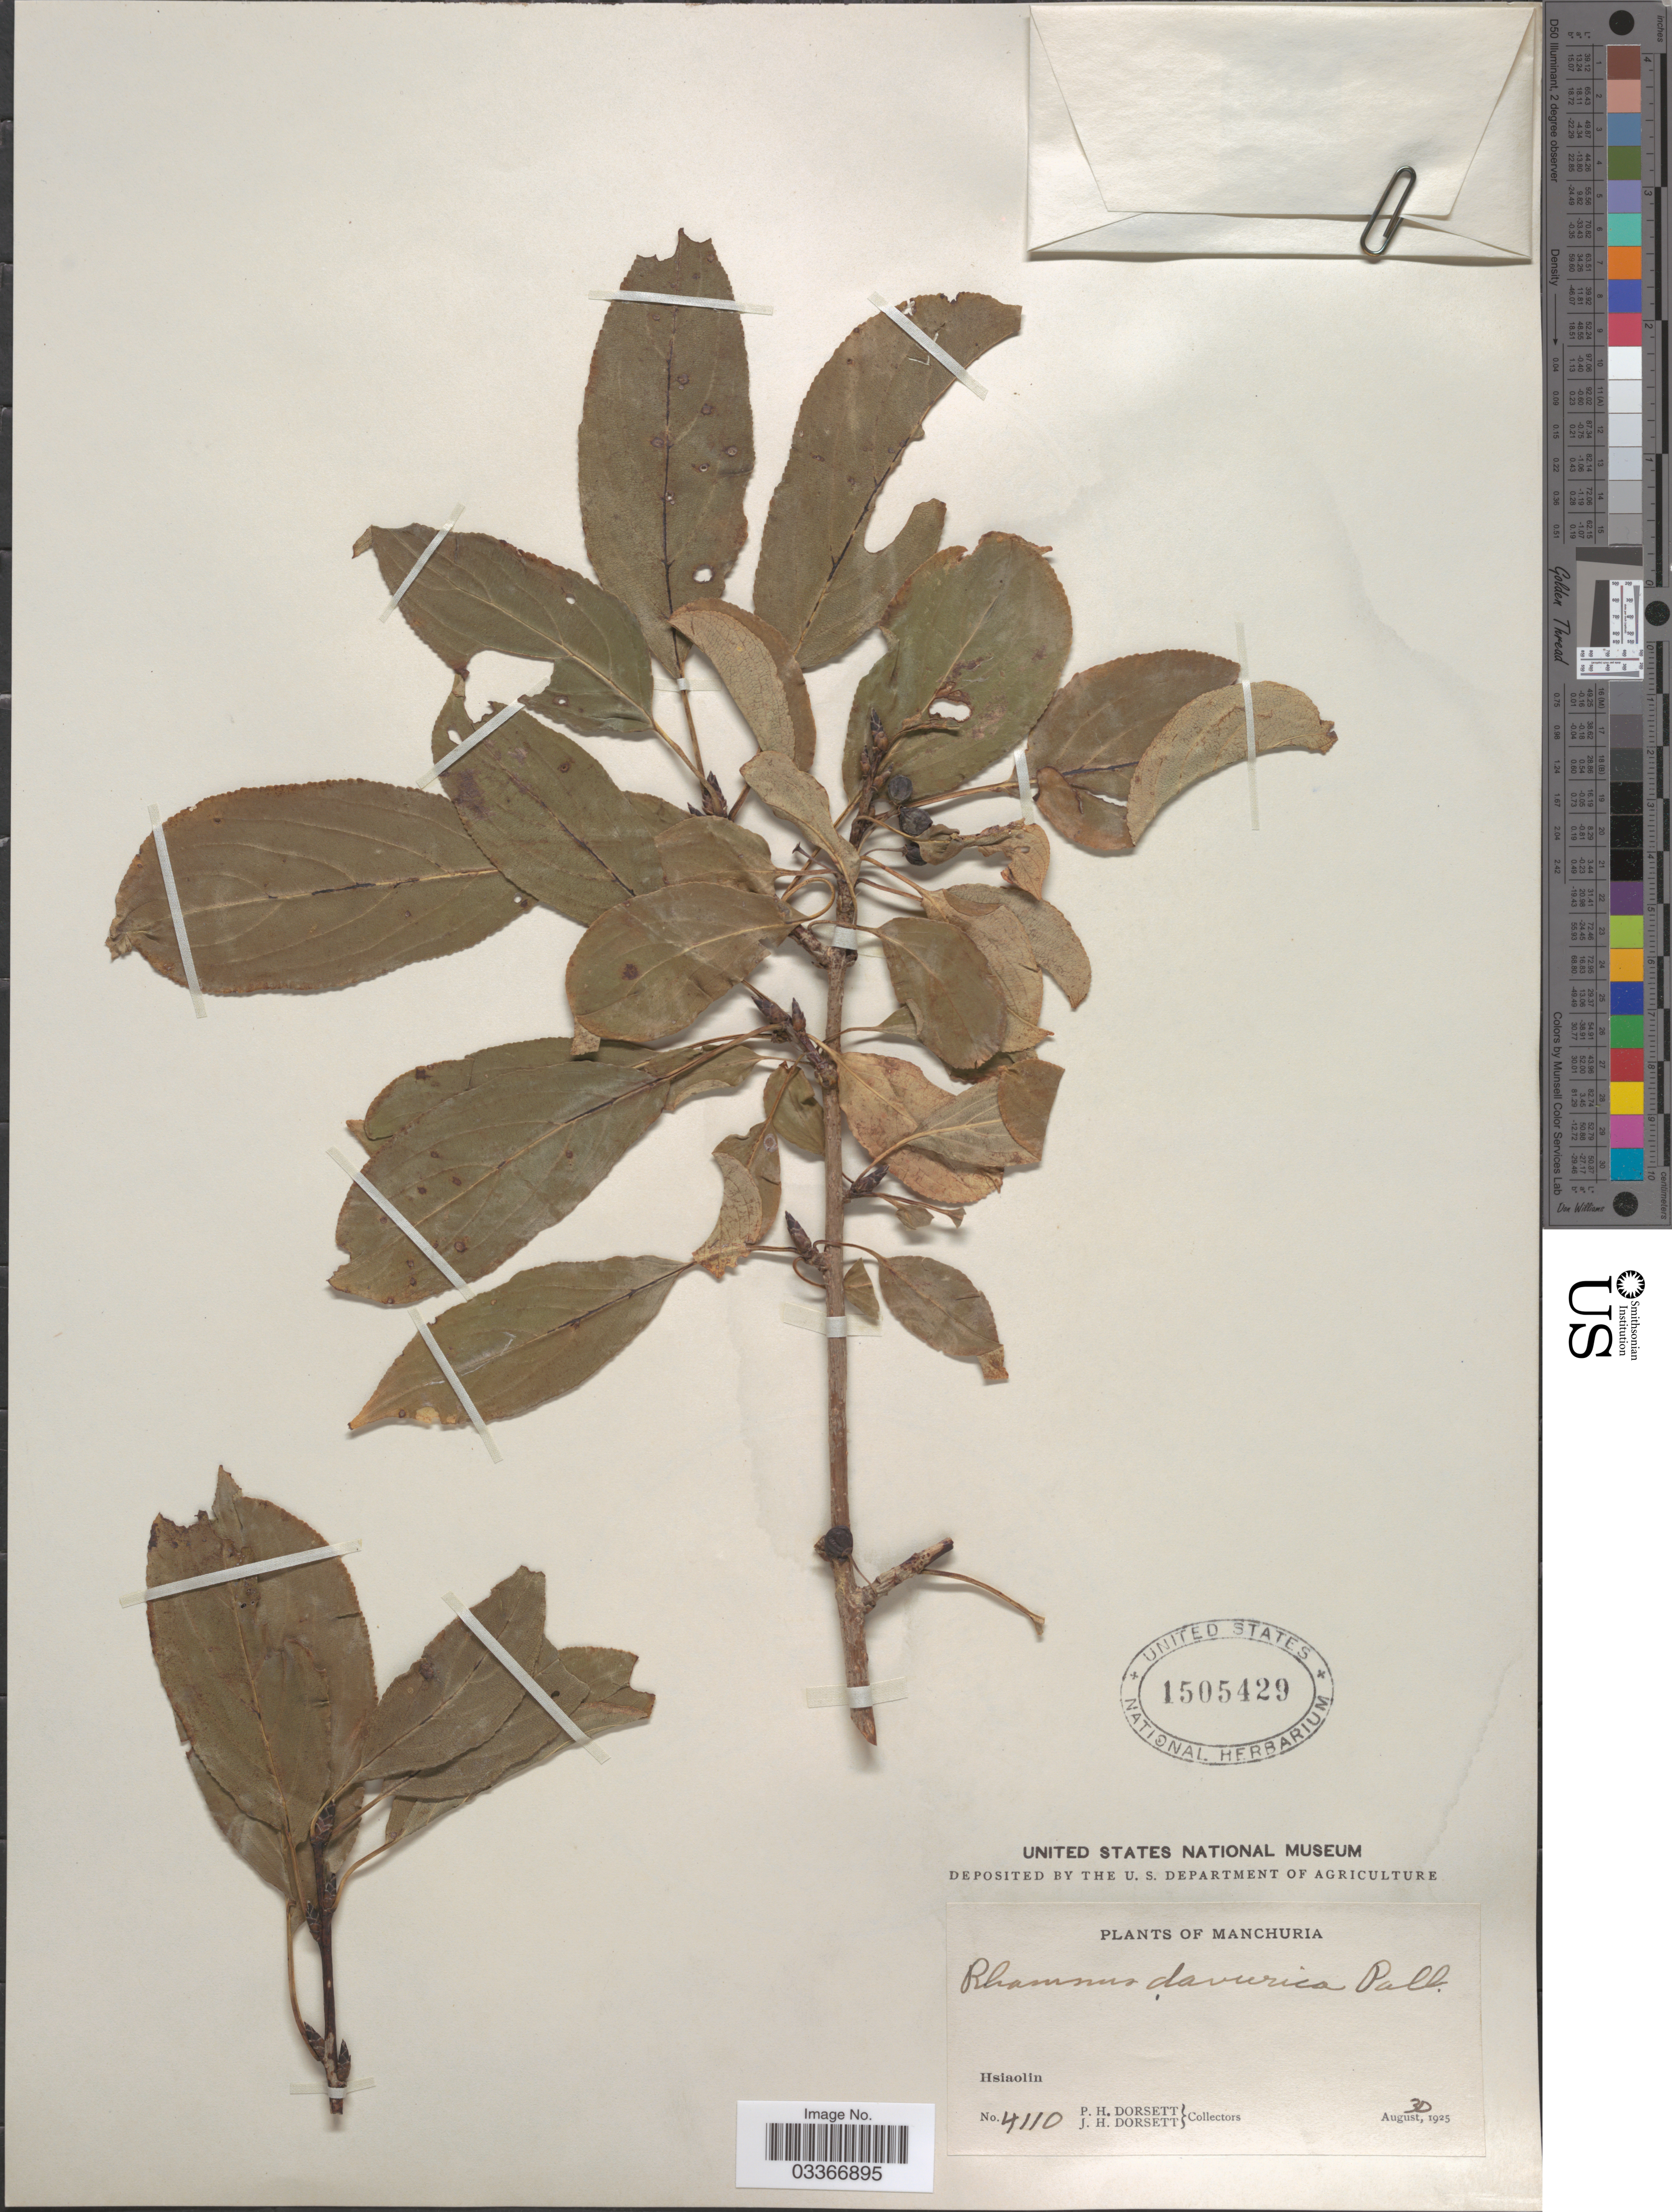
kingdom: Plantae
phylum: Tracheophyta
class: Magnoliopsida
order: Rosales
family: Rhamnaceae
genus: Rhamnus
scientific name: Rhamnus davurica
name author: Pall.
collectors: P. H. Dorsett & J. Dorsett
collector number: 4110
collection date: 1925-08-30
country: China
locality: Hsiaolin. Manchuria.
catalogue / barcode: US 1505429